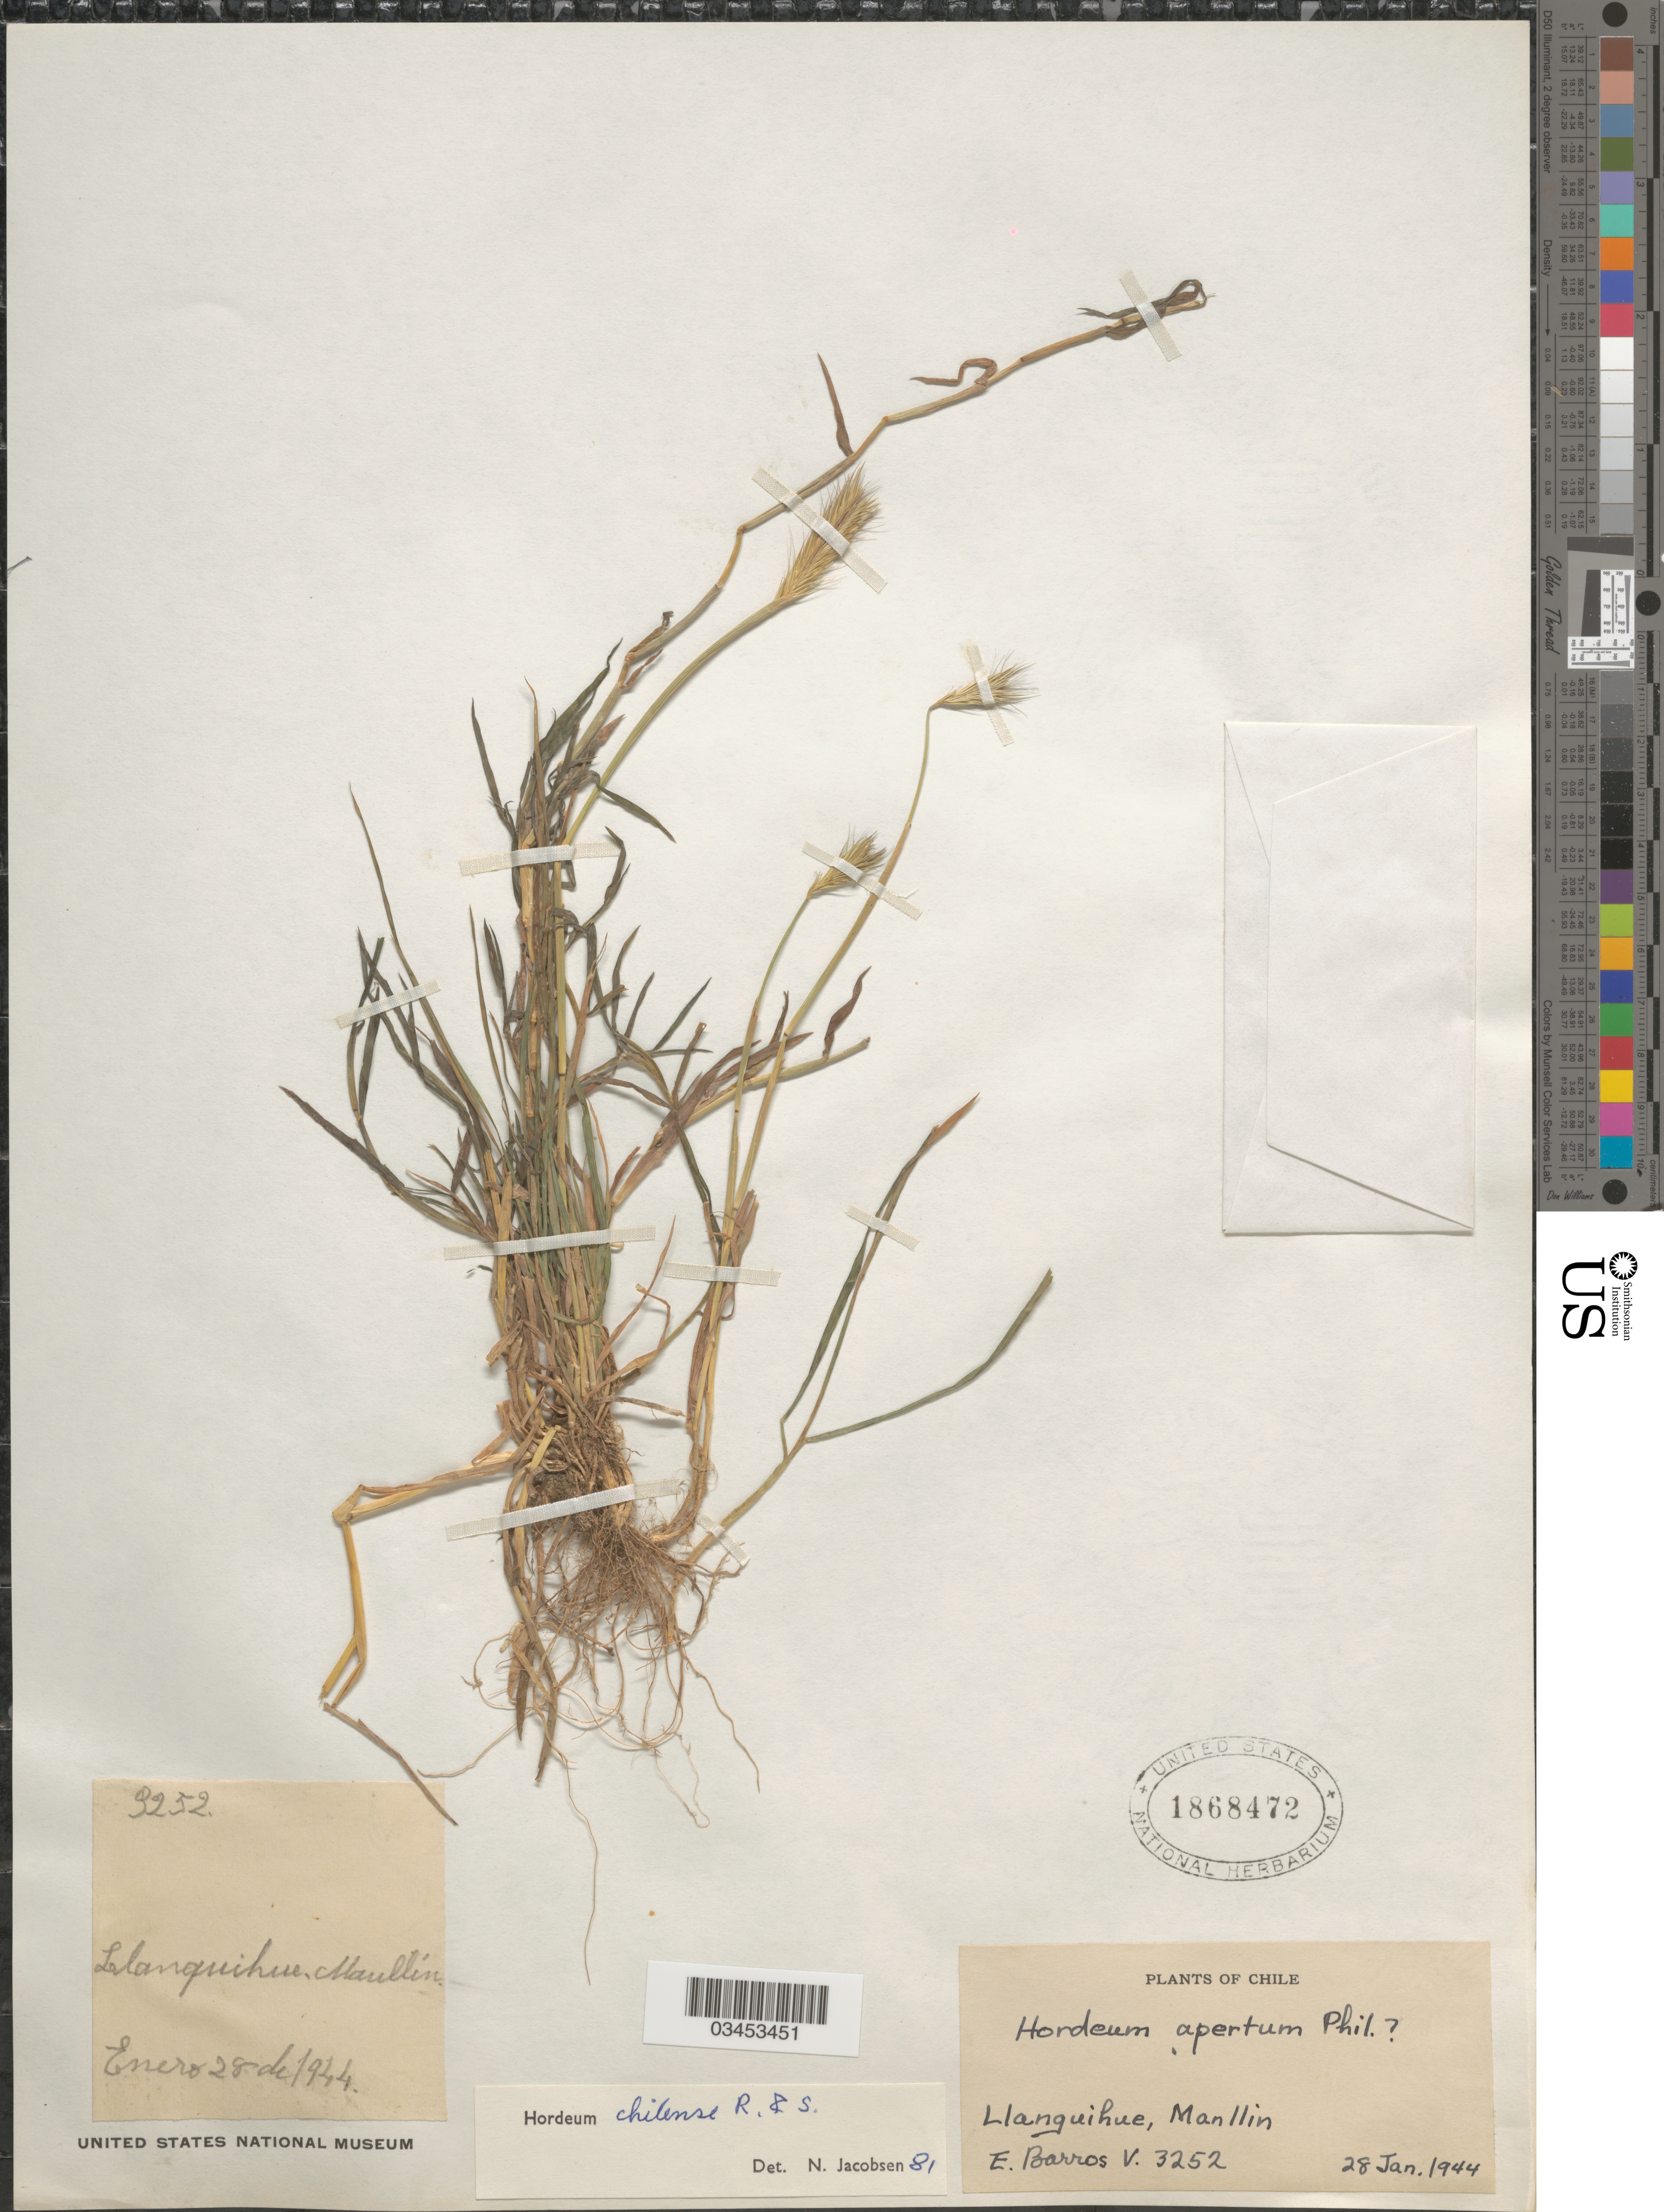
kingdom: Plantae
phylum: Tracheophyta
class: Liliopsida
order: Poales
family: Poaceae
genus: Hordeum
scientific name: Hordeum chilense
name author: Roem. & Schult.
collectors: E. Barros V.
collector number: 3252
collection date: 1944-01-28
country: Chile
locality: Llanguihue, Manllin.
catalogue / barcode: US 1868472